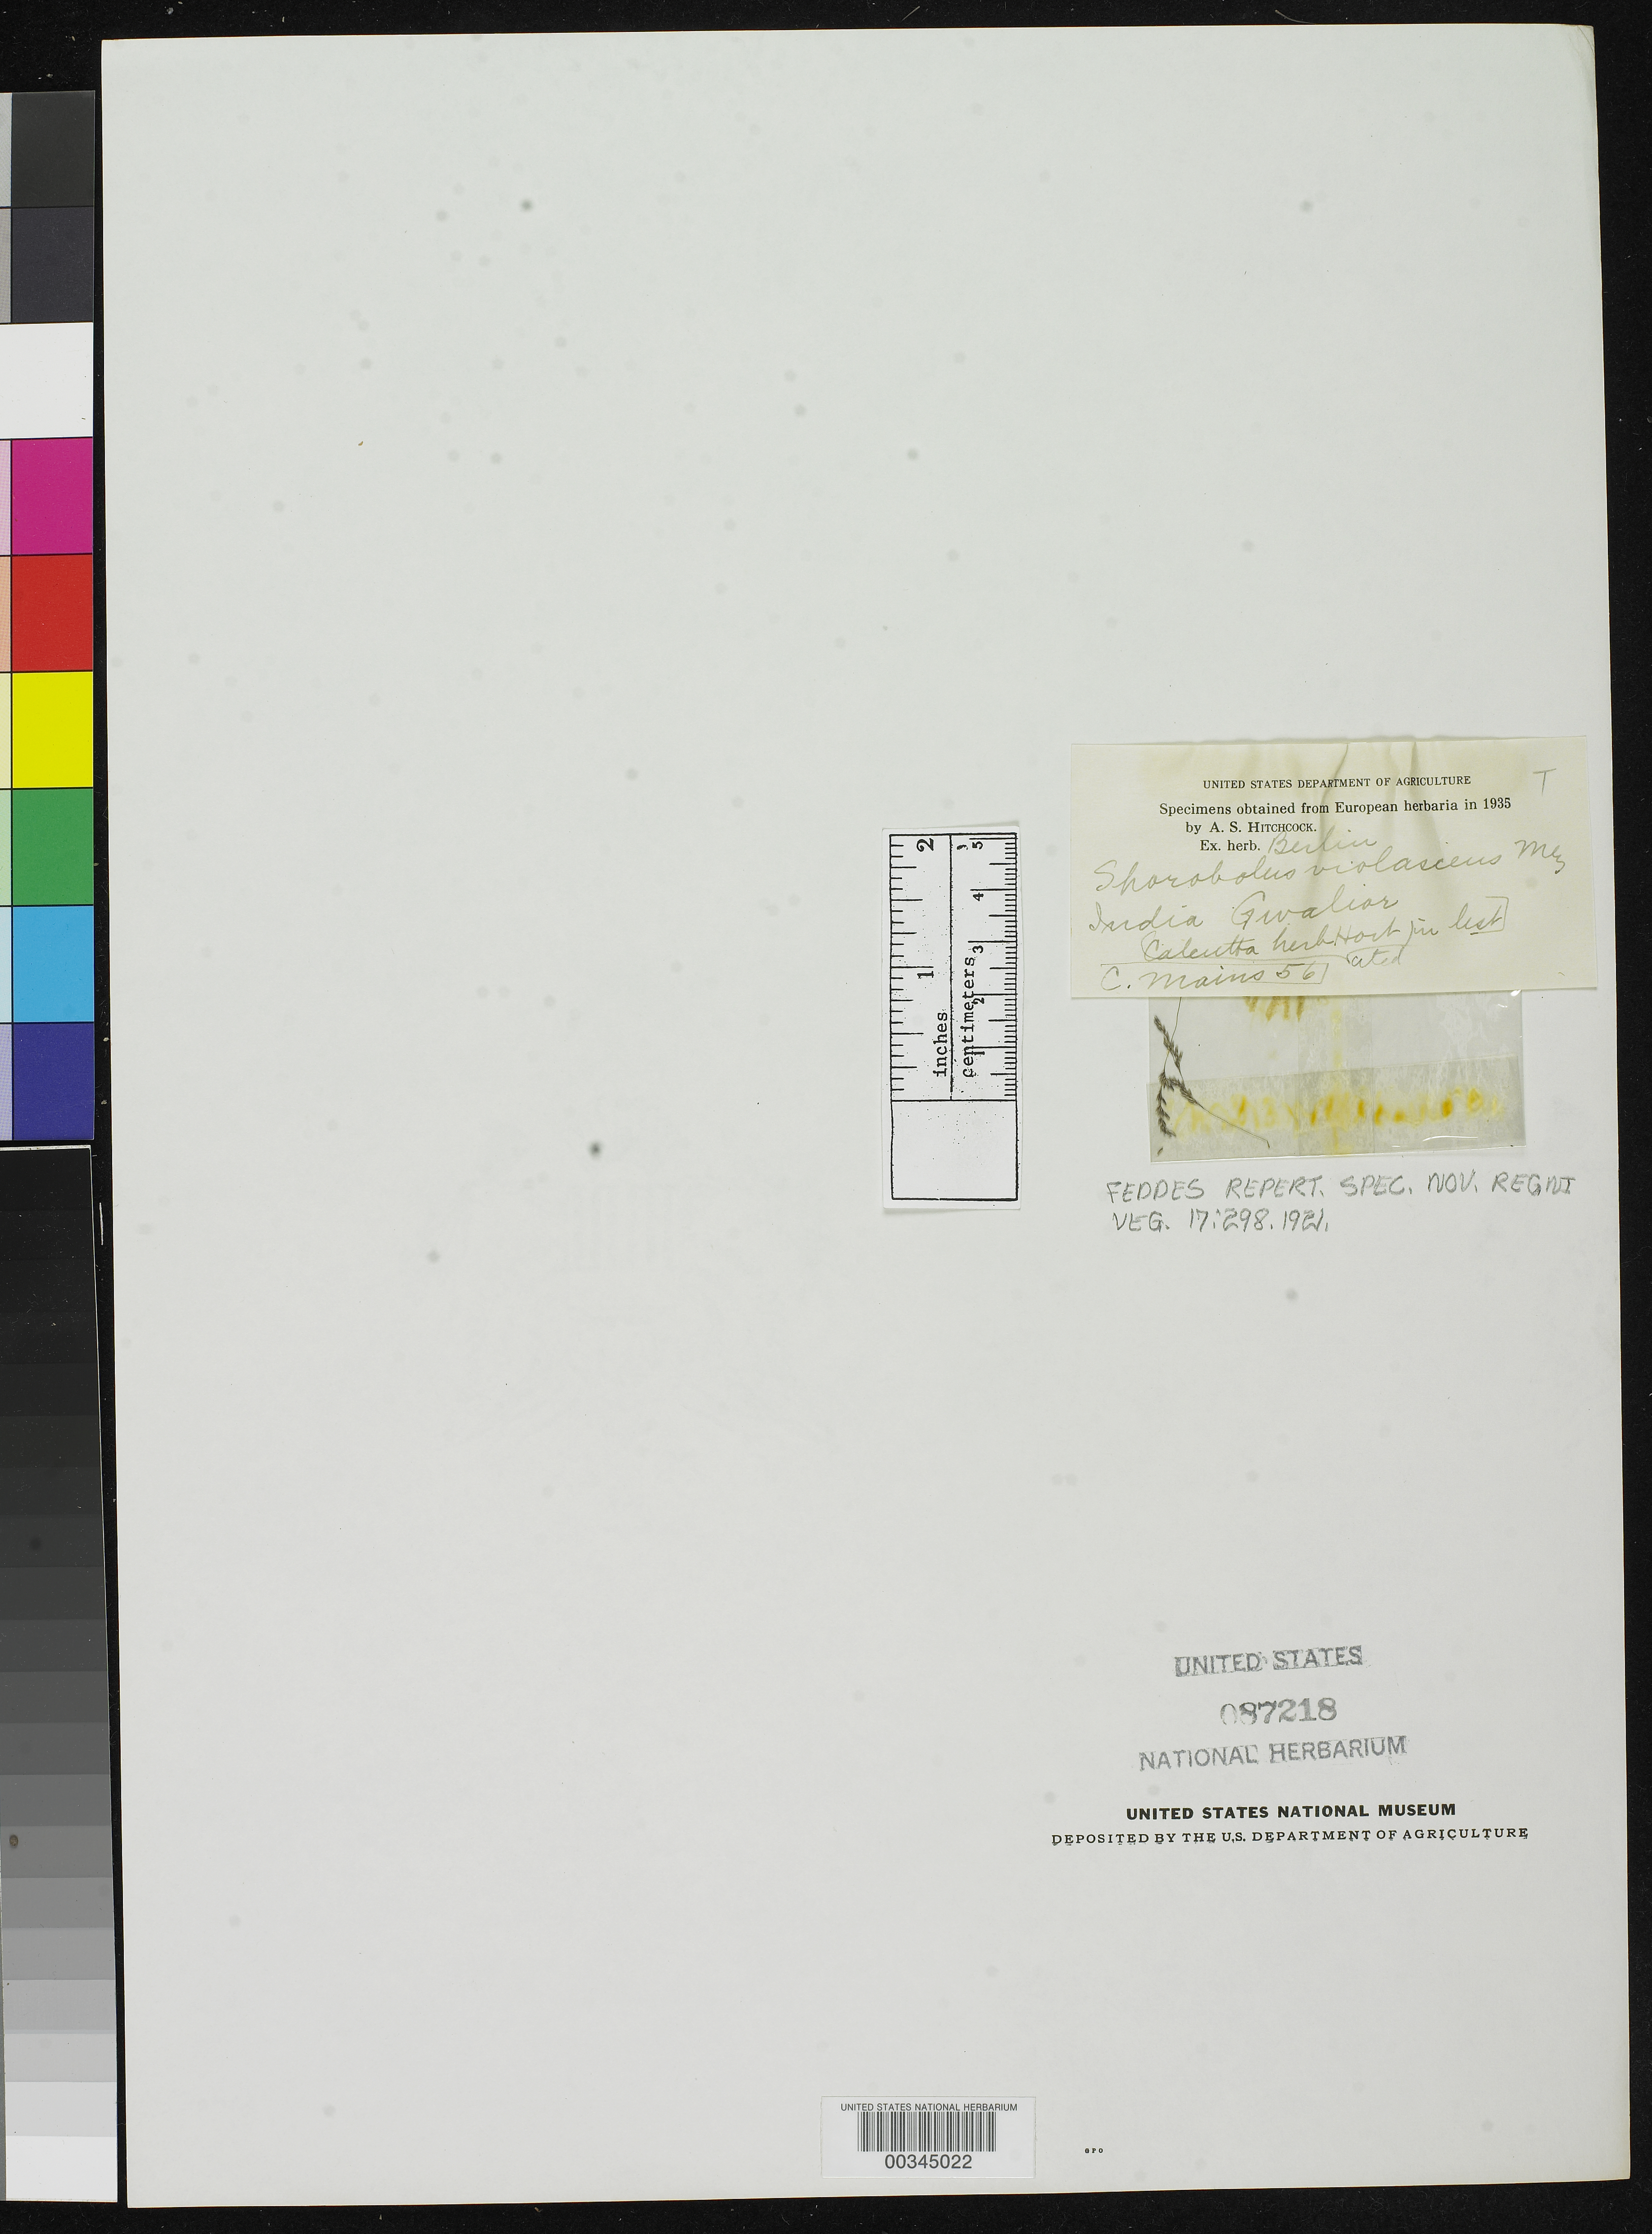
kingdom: Plantae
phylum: Tracheophyta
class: Liliopsida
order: Poales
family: Poaceae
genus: Sporobolus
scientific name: Sporobolus violascens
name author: Mez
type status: Type Fragment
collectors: C. Mains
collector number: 56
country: India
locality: Gwalior.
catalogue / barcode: US 87218